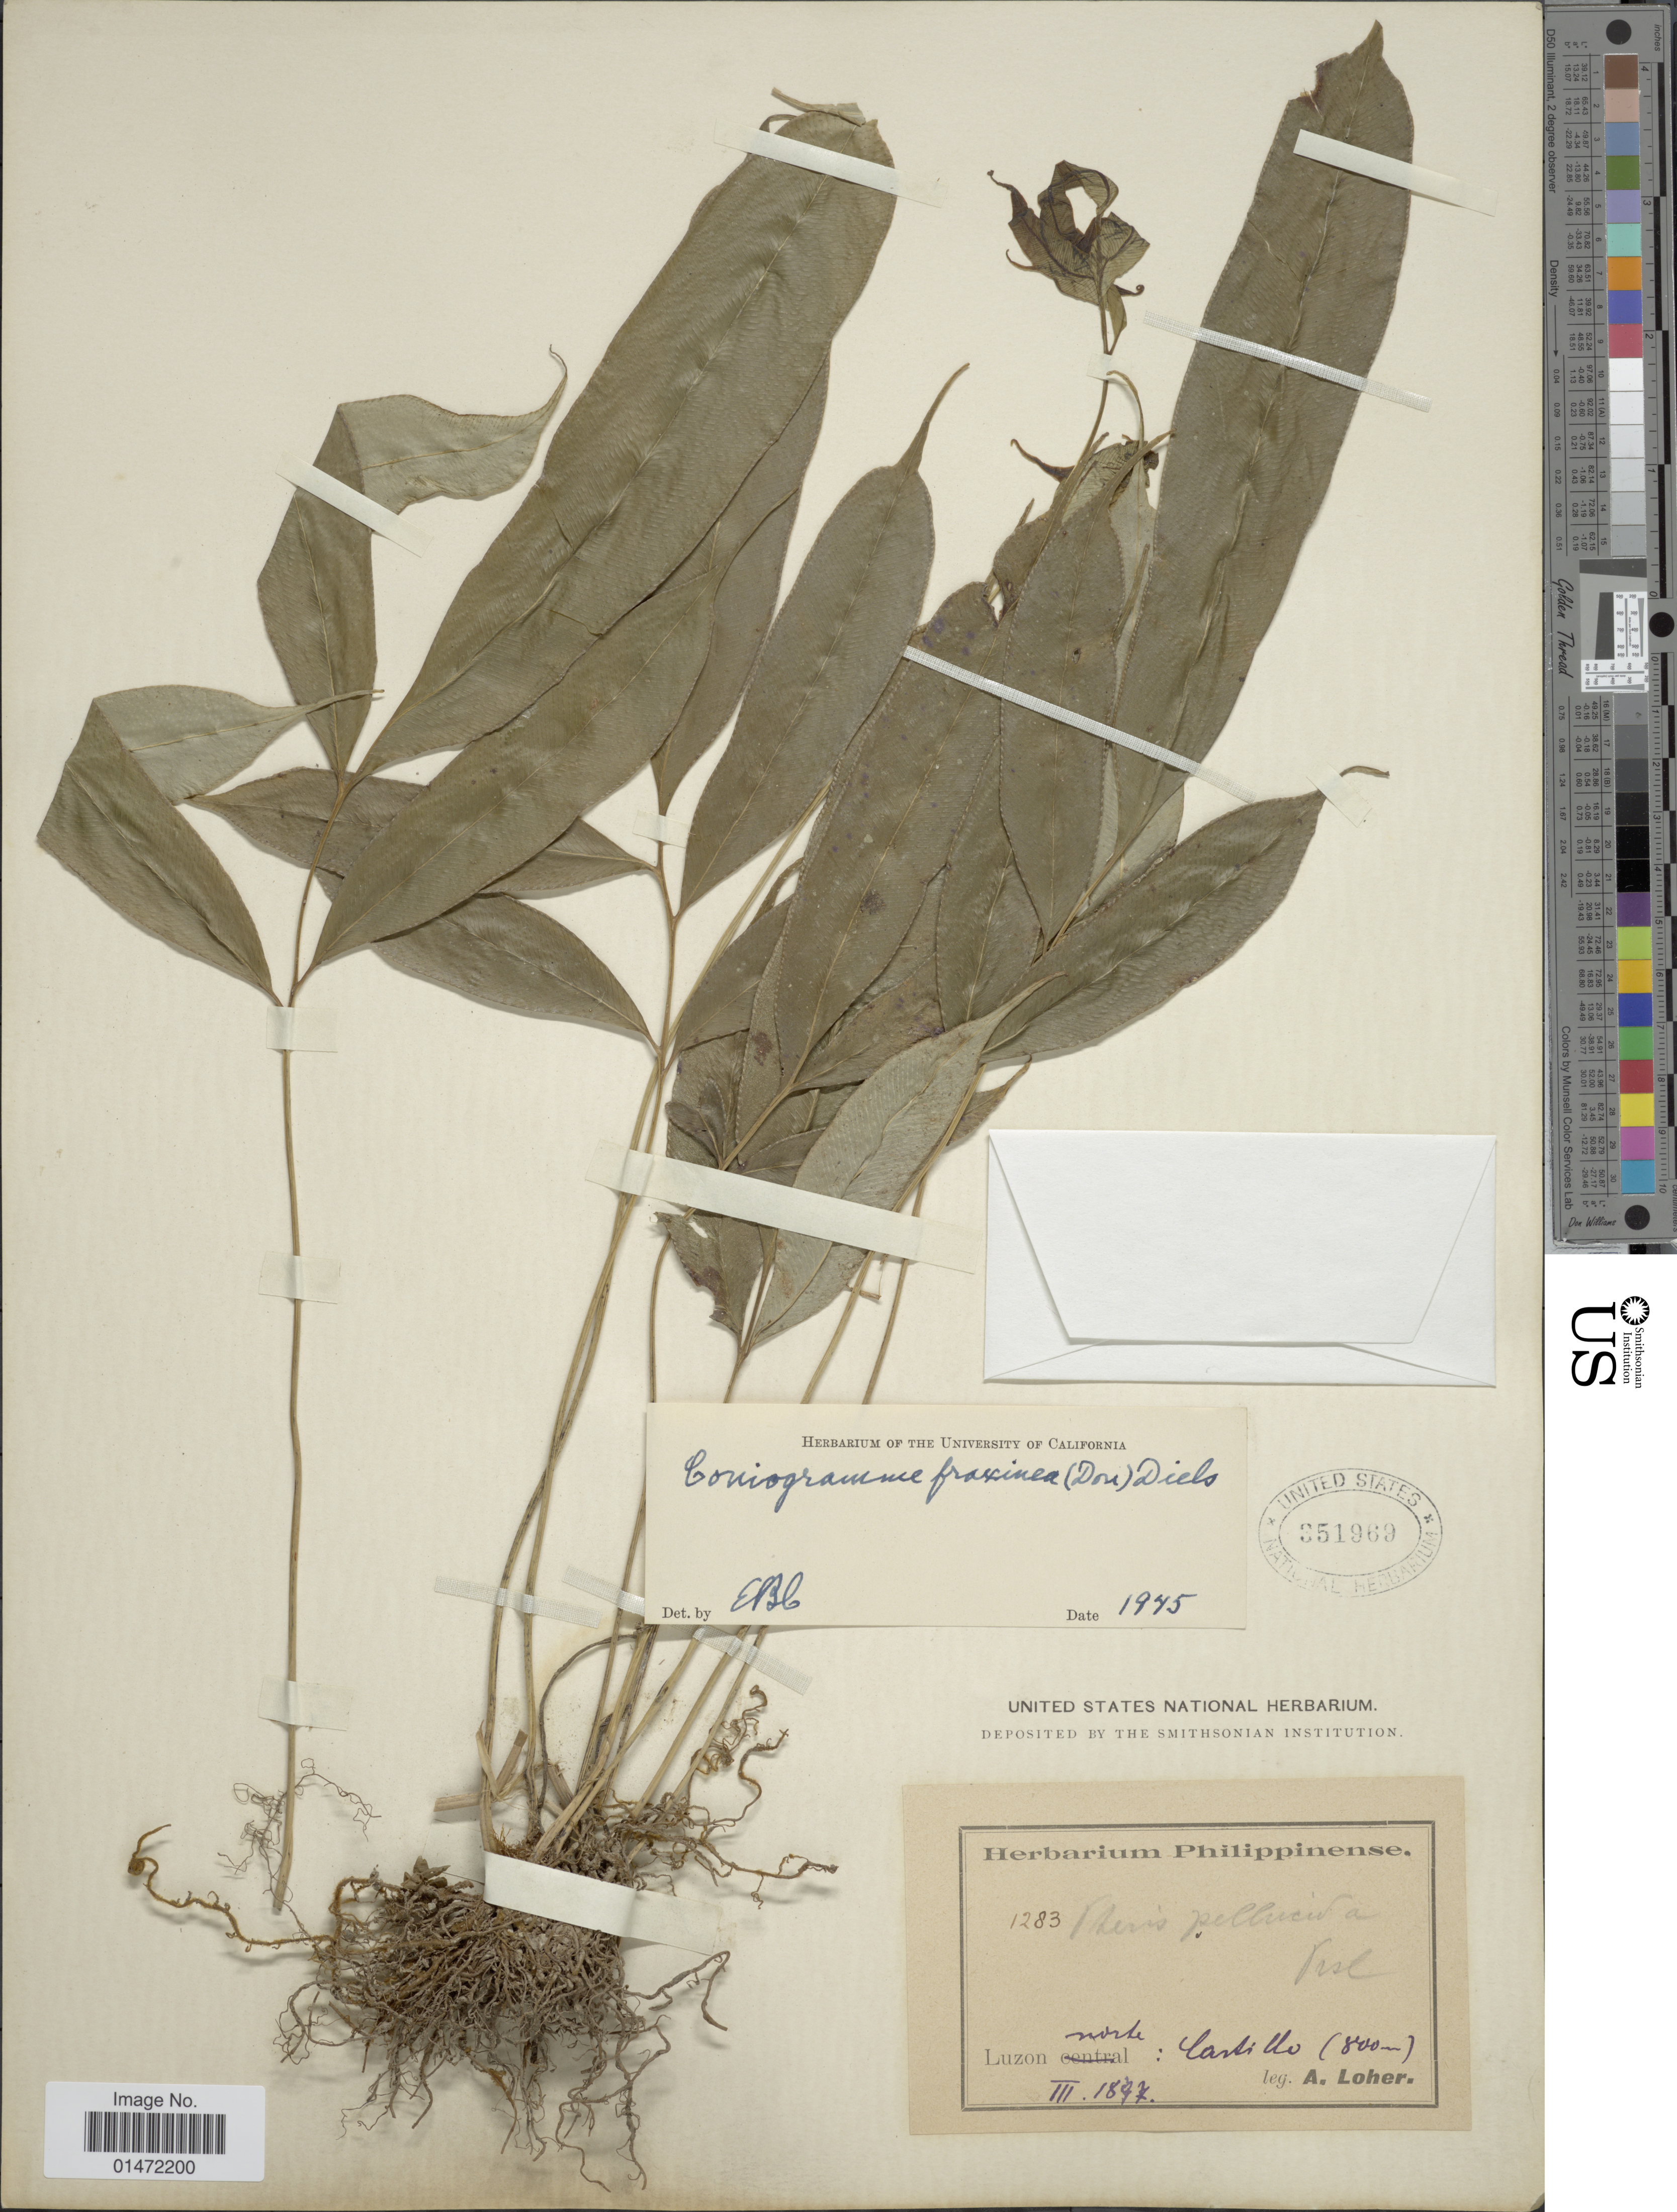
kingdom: Plantae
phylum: Tracheophyta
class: Polypodiopsida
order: Polypodiales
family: Pteridaceae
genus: Coniogramme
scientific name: Coniogramme macrophylla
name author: (Blume) Hieron.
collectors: A. Loher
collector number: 1283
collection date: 1897-03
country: Philippines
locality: Luzon norte: Castillo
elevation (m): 800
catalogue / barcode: US 351969